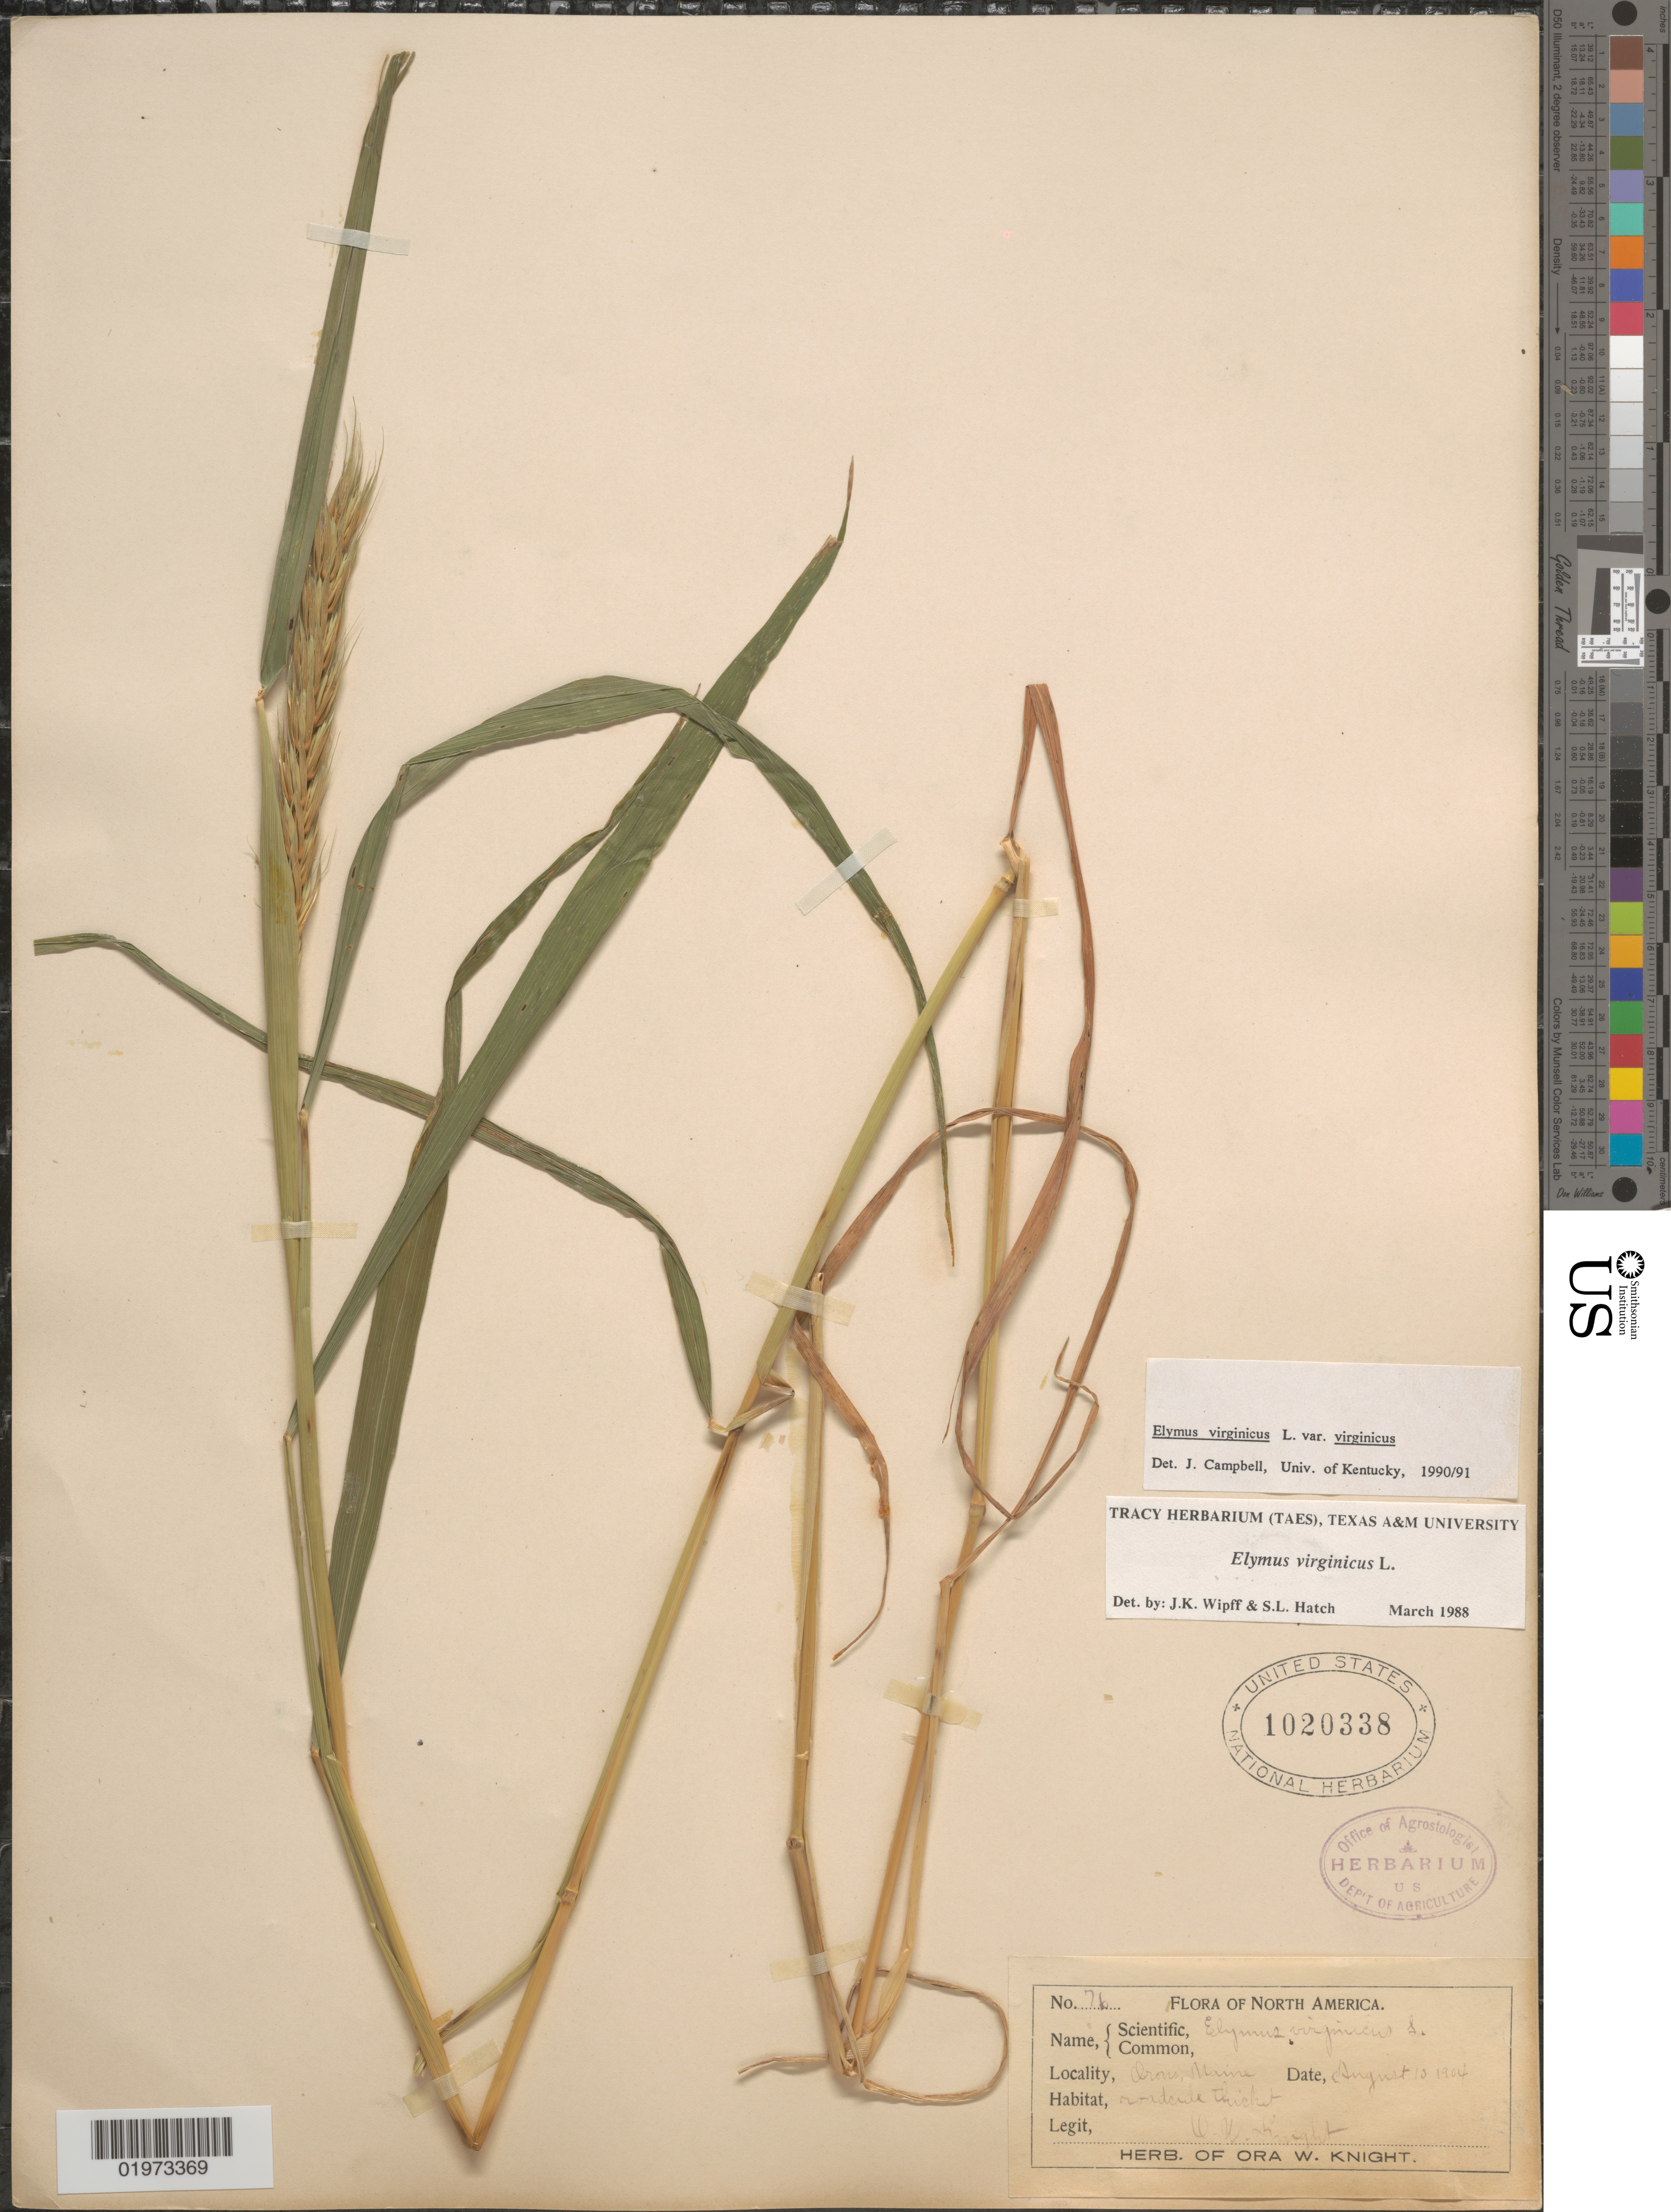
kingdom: Plantae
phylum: Tracheophyta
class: Liliopsida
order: Poales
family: Poaceae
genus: Elymus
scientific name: Elymus virginicus var. virginicus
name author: L.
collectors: O. Knight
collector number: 76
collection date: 1904-08-10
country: United States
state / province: Maine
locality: Orono. Roadside thicket.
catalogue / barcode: US 1020338